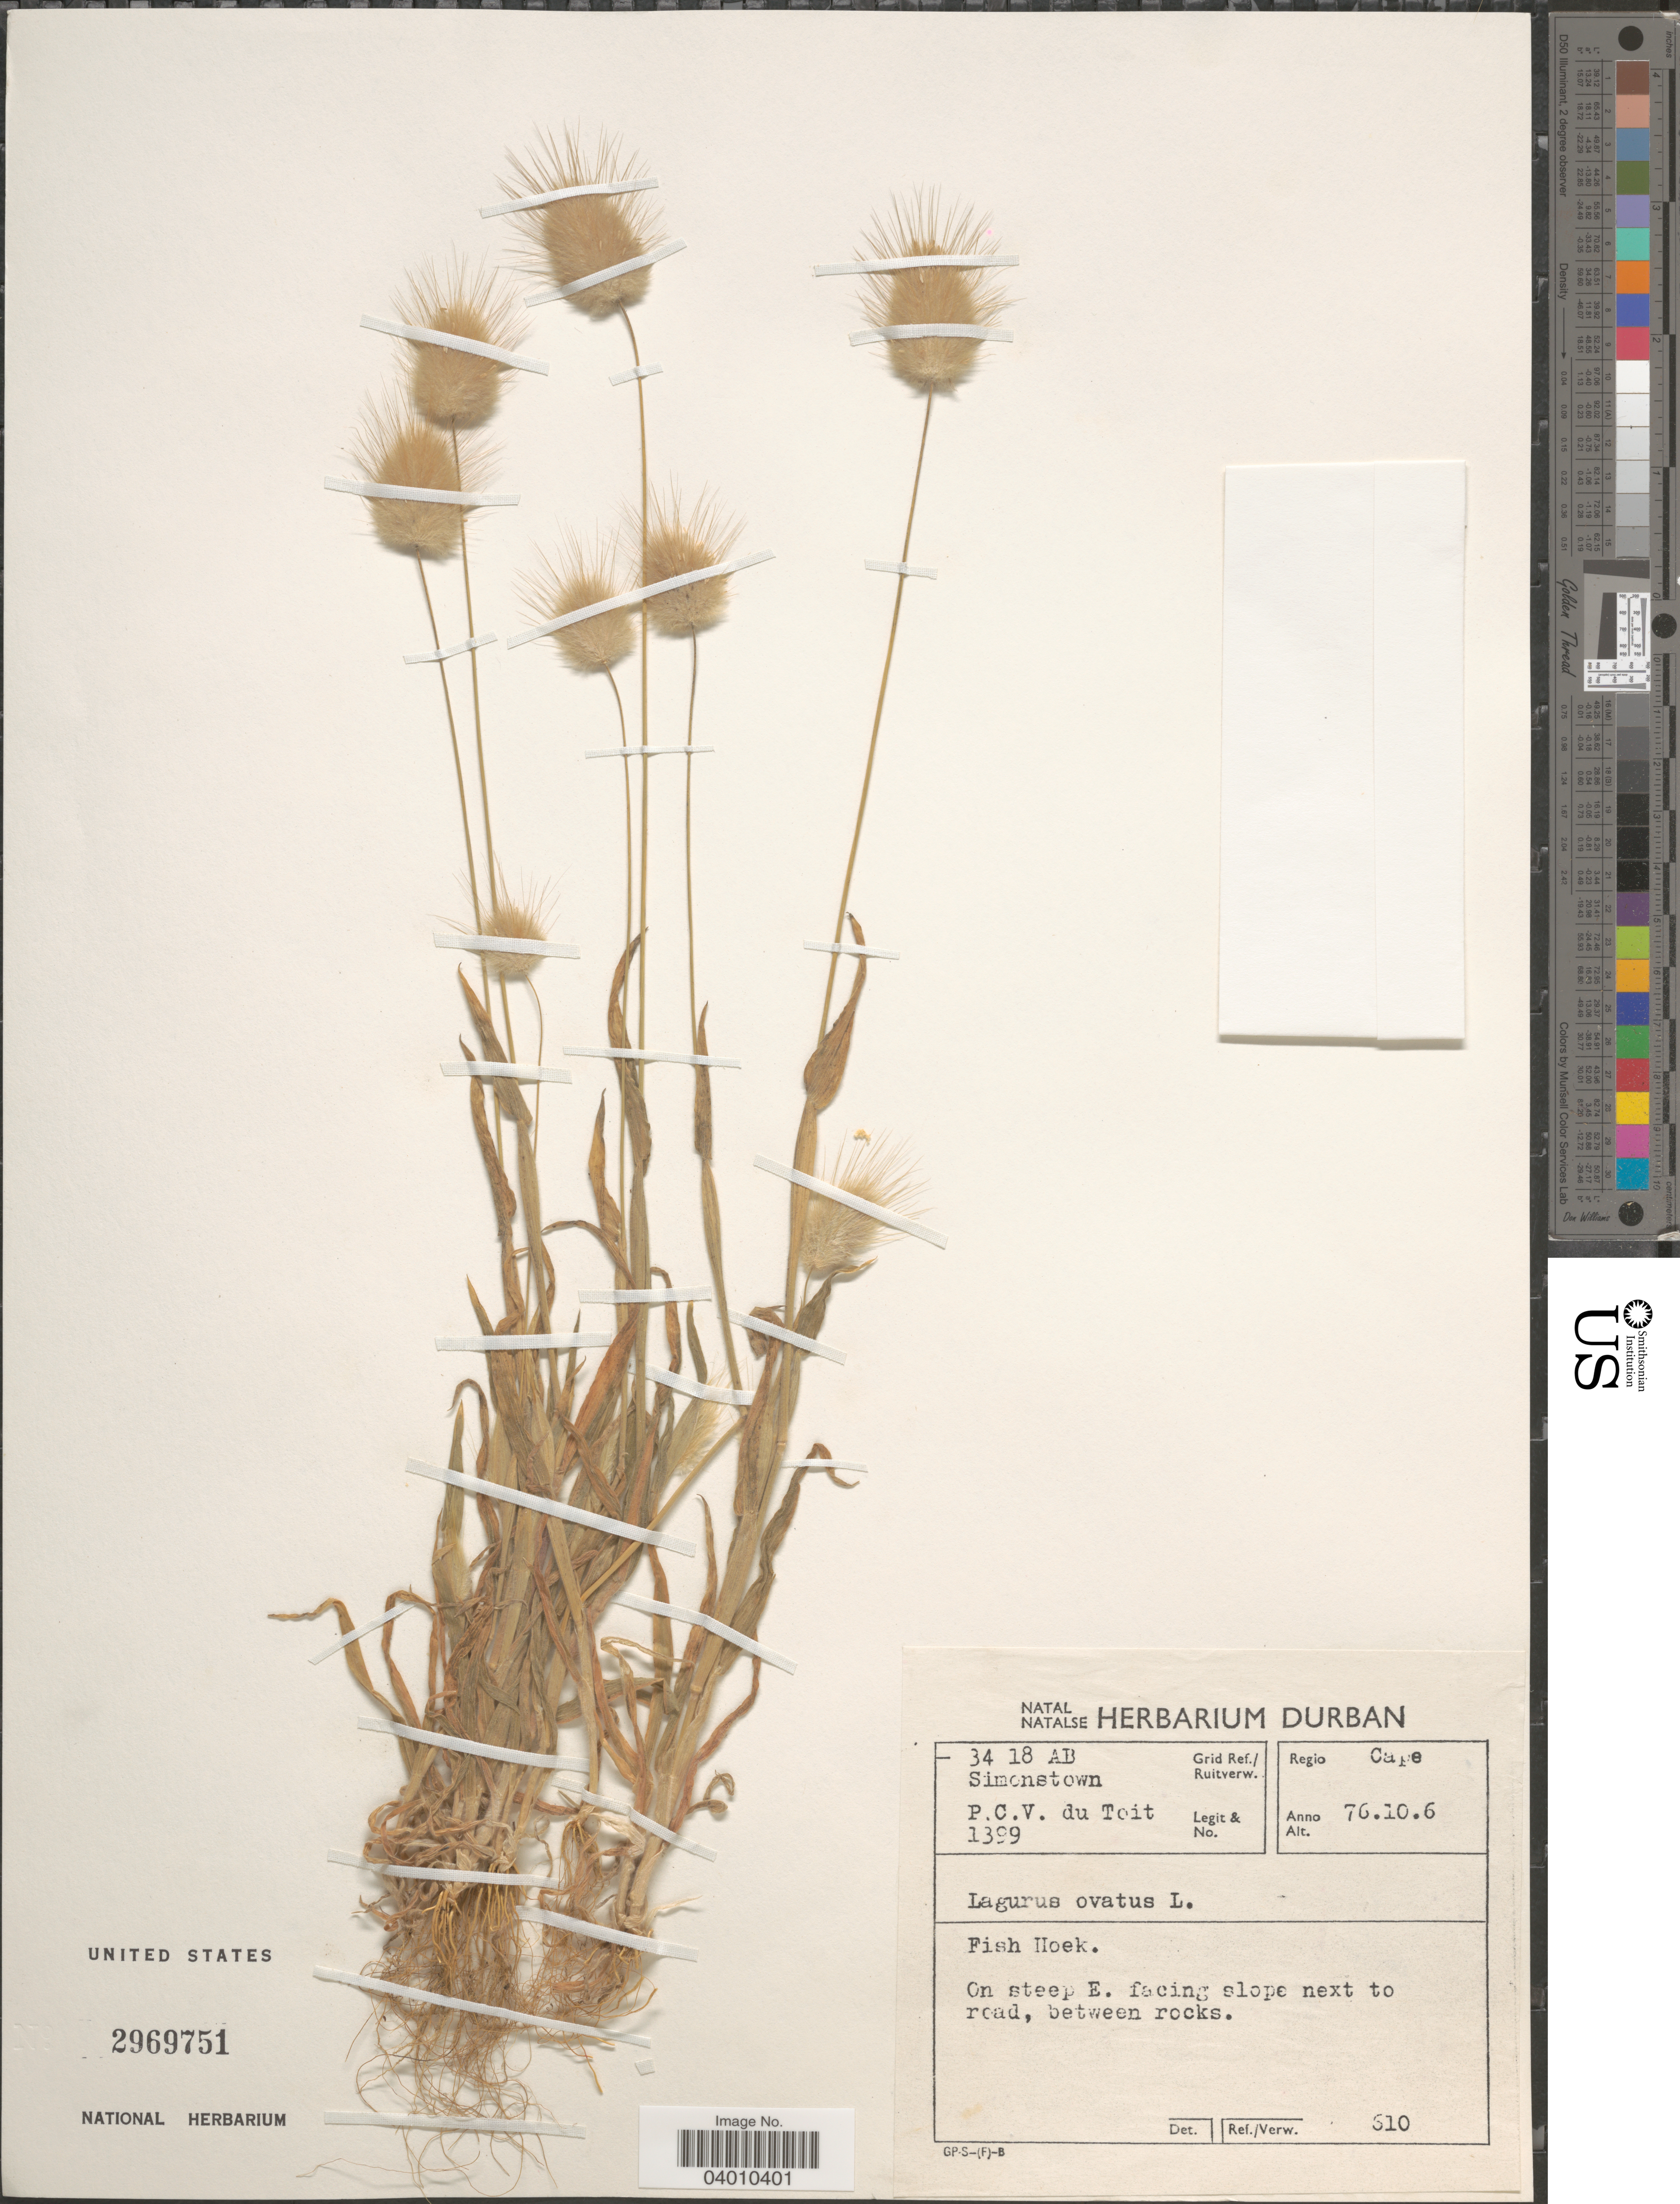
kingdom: Plantae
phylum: Tracheophyta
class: Liliopsida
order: Poales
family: Poaceae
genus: Lagurus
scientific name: Lagurus ovatus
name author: L.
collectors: P. Du Toit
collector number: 1399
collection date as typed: Transcribed d/m/y: 6/10/76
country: South Africa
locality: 34 18 AB Simonstown Grid Ref./Ruitverw. Regio Cape. Fish Hoek. On steep E. facing slope next to road.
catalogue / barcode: US 2969751